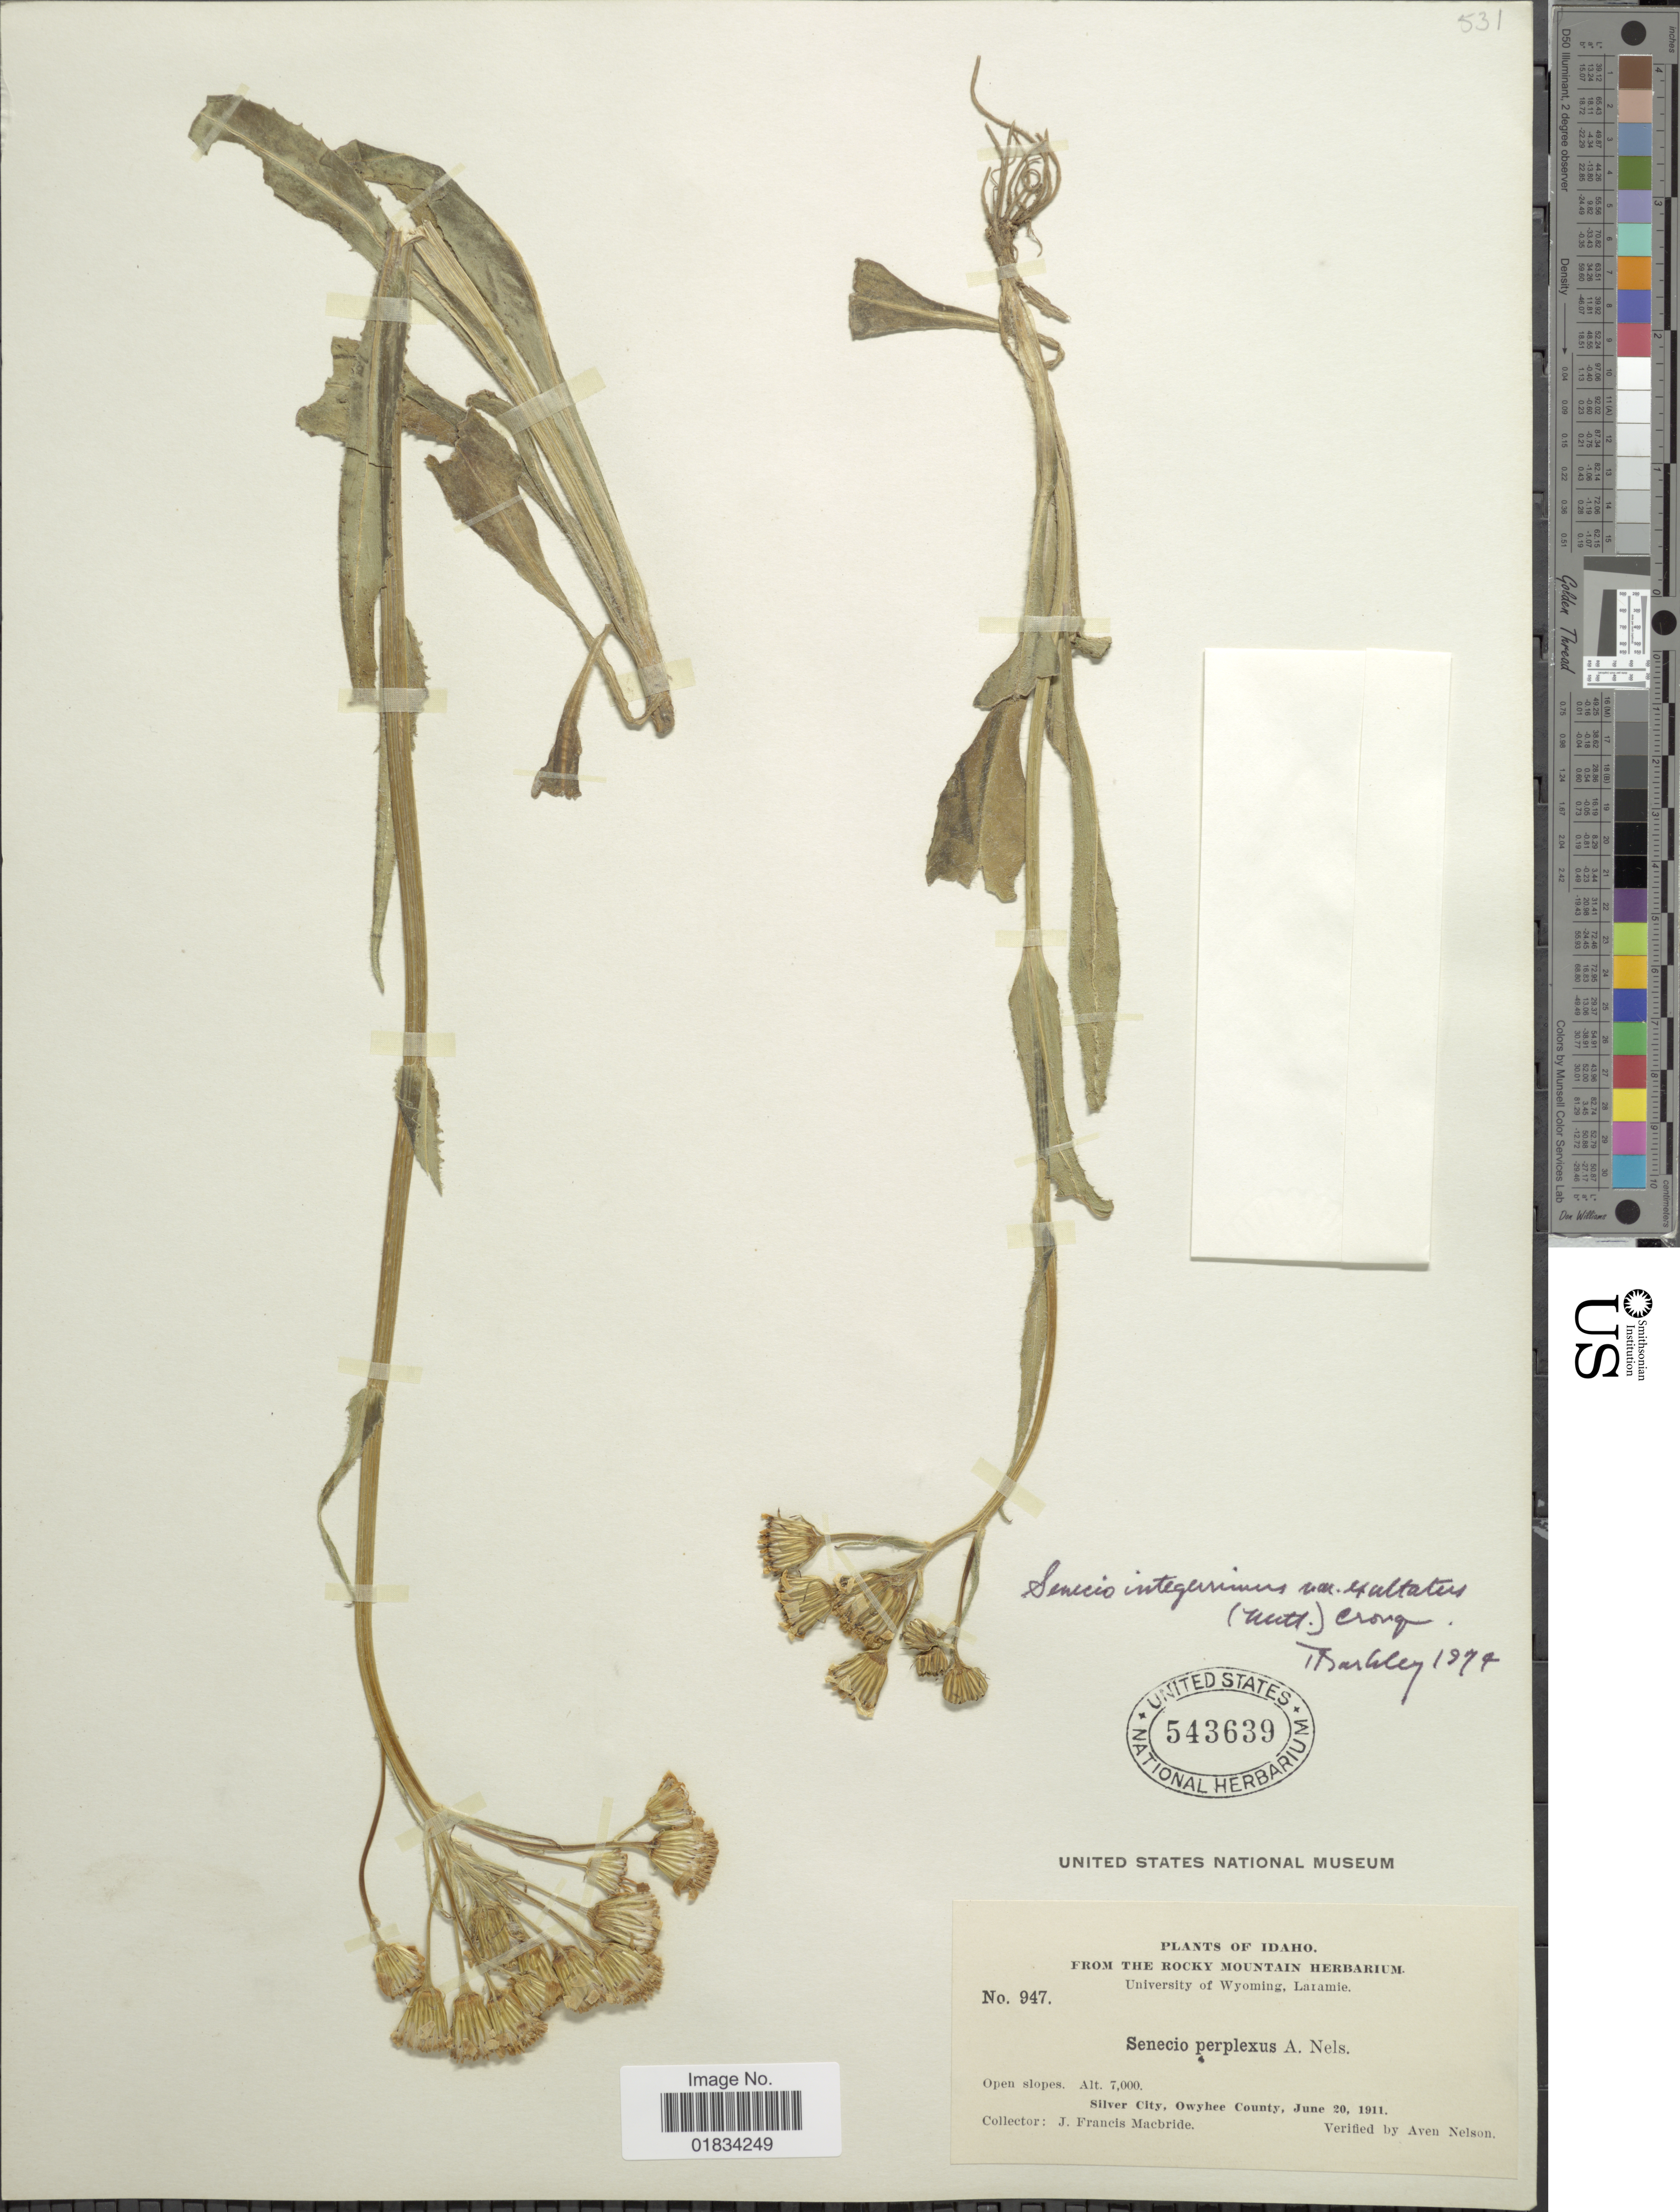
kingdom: Plantae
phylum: Tracheophyta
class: Magnoliopsida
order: Asterales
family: Asteraceae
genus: Senecio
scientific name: Senecio integerrimus var. exaltatus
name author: (Nutt.) Cronq.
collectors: J. F. Macbride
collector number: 947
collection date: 1911-06-20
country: United States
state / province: Idaho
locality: Silver City, Owyhee County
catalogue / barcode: US 543639